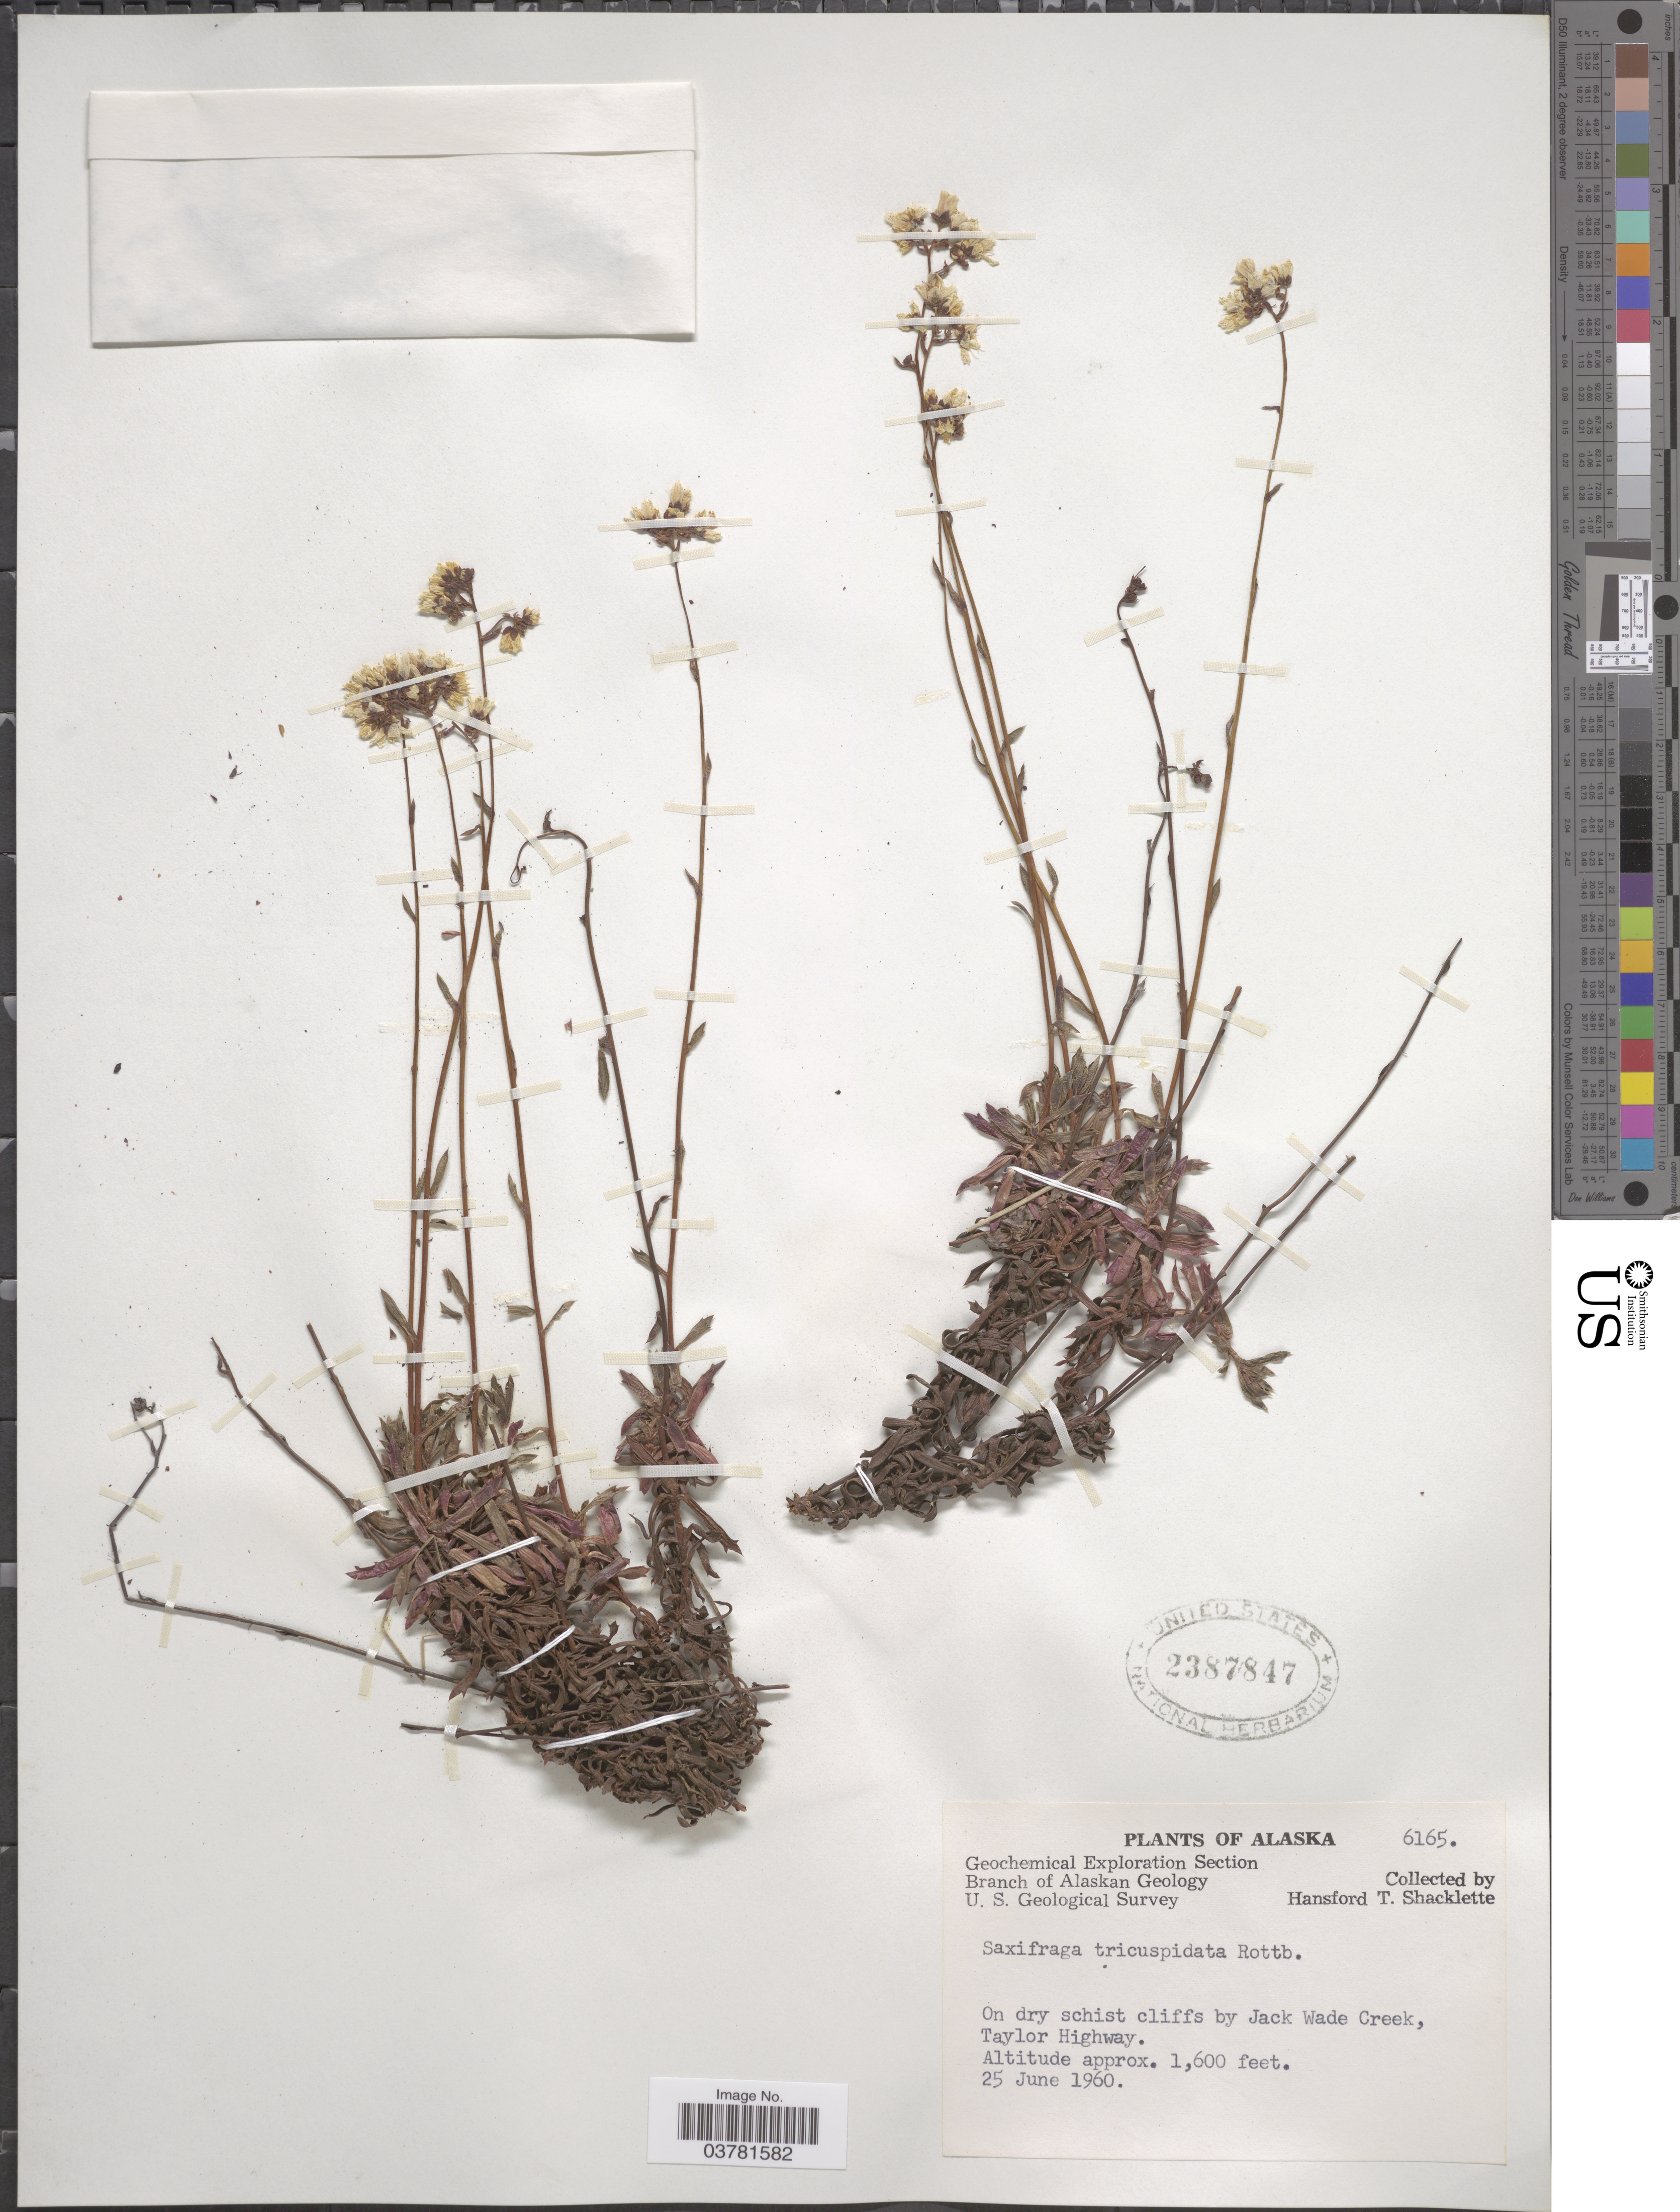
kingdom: Plantae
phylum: Tracheophyta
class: Magnoliopsida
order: Saxifragales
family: Saxifragaceae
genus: Saxifraga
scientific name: Saxifraga tricuspidata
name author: Rottb.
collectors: H. Shacklette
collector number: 6165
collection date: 1960-06-25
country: United States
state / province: Alaska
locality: Geochemical Exploration Section. U.S. Geological Survey. On dry schist cliffs by Jack Wade Creek, Taylor Highway.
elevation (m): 488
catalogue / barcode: US 2387847